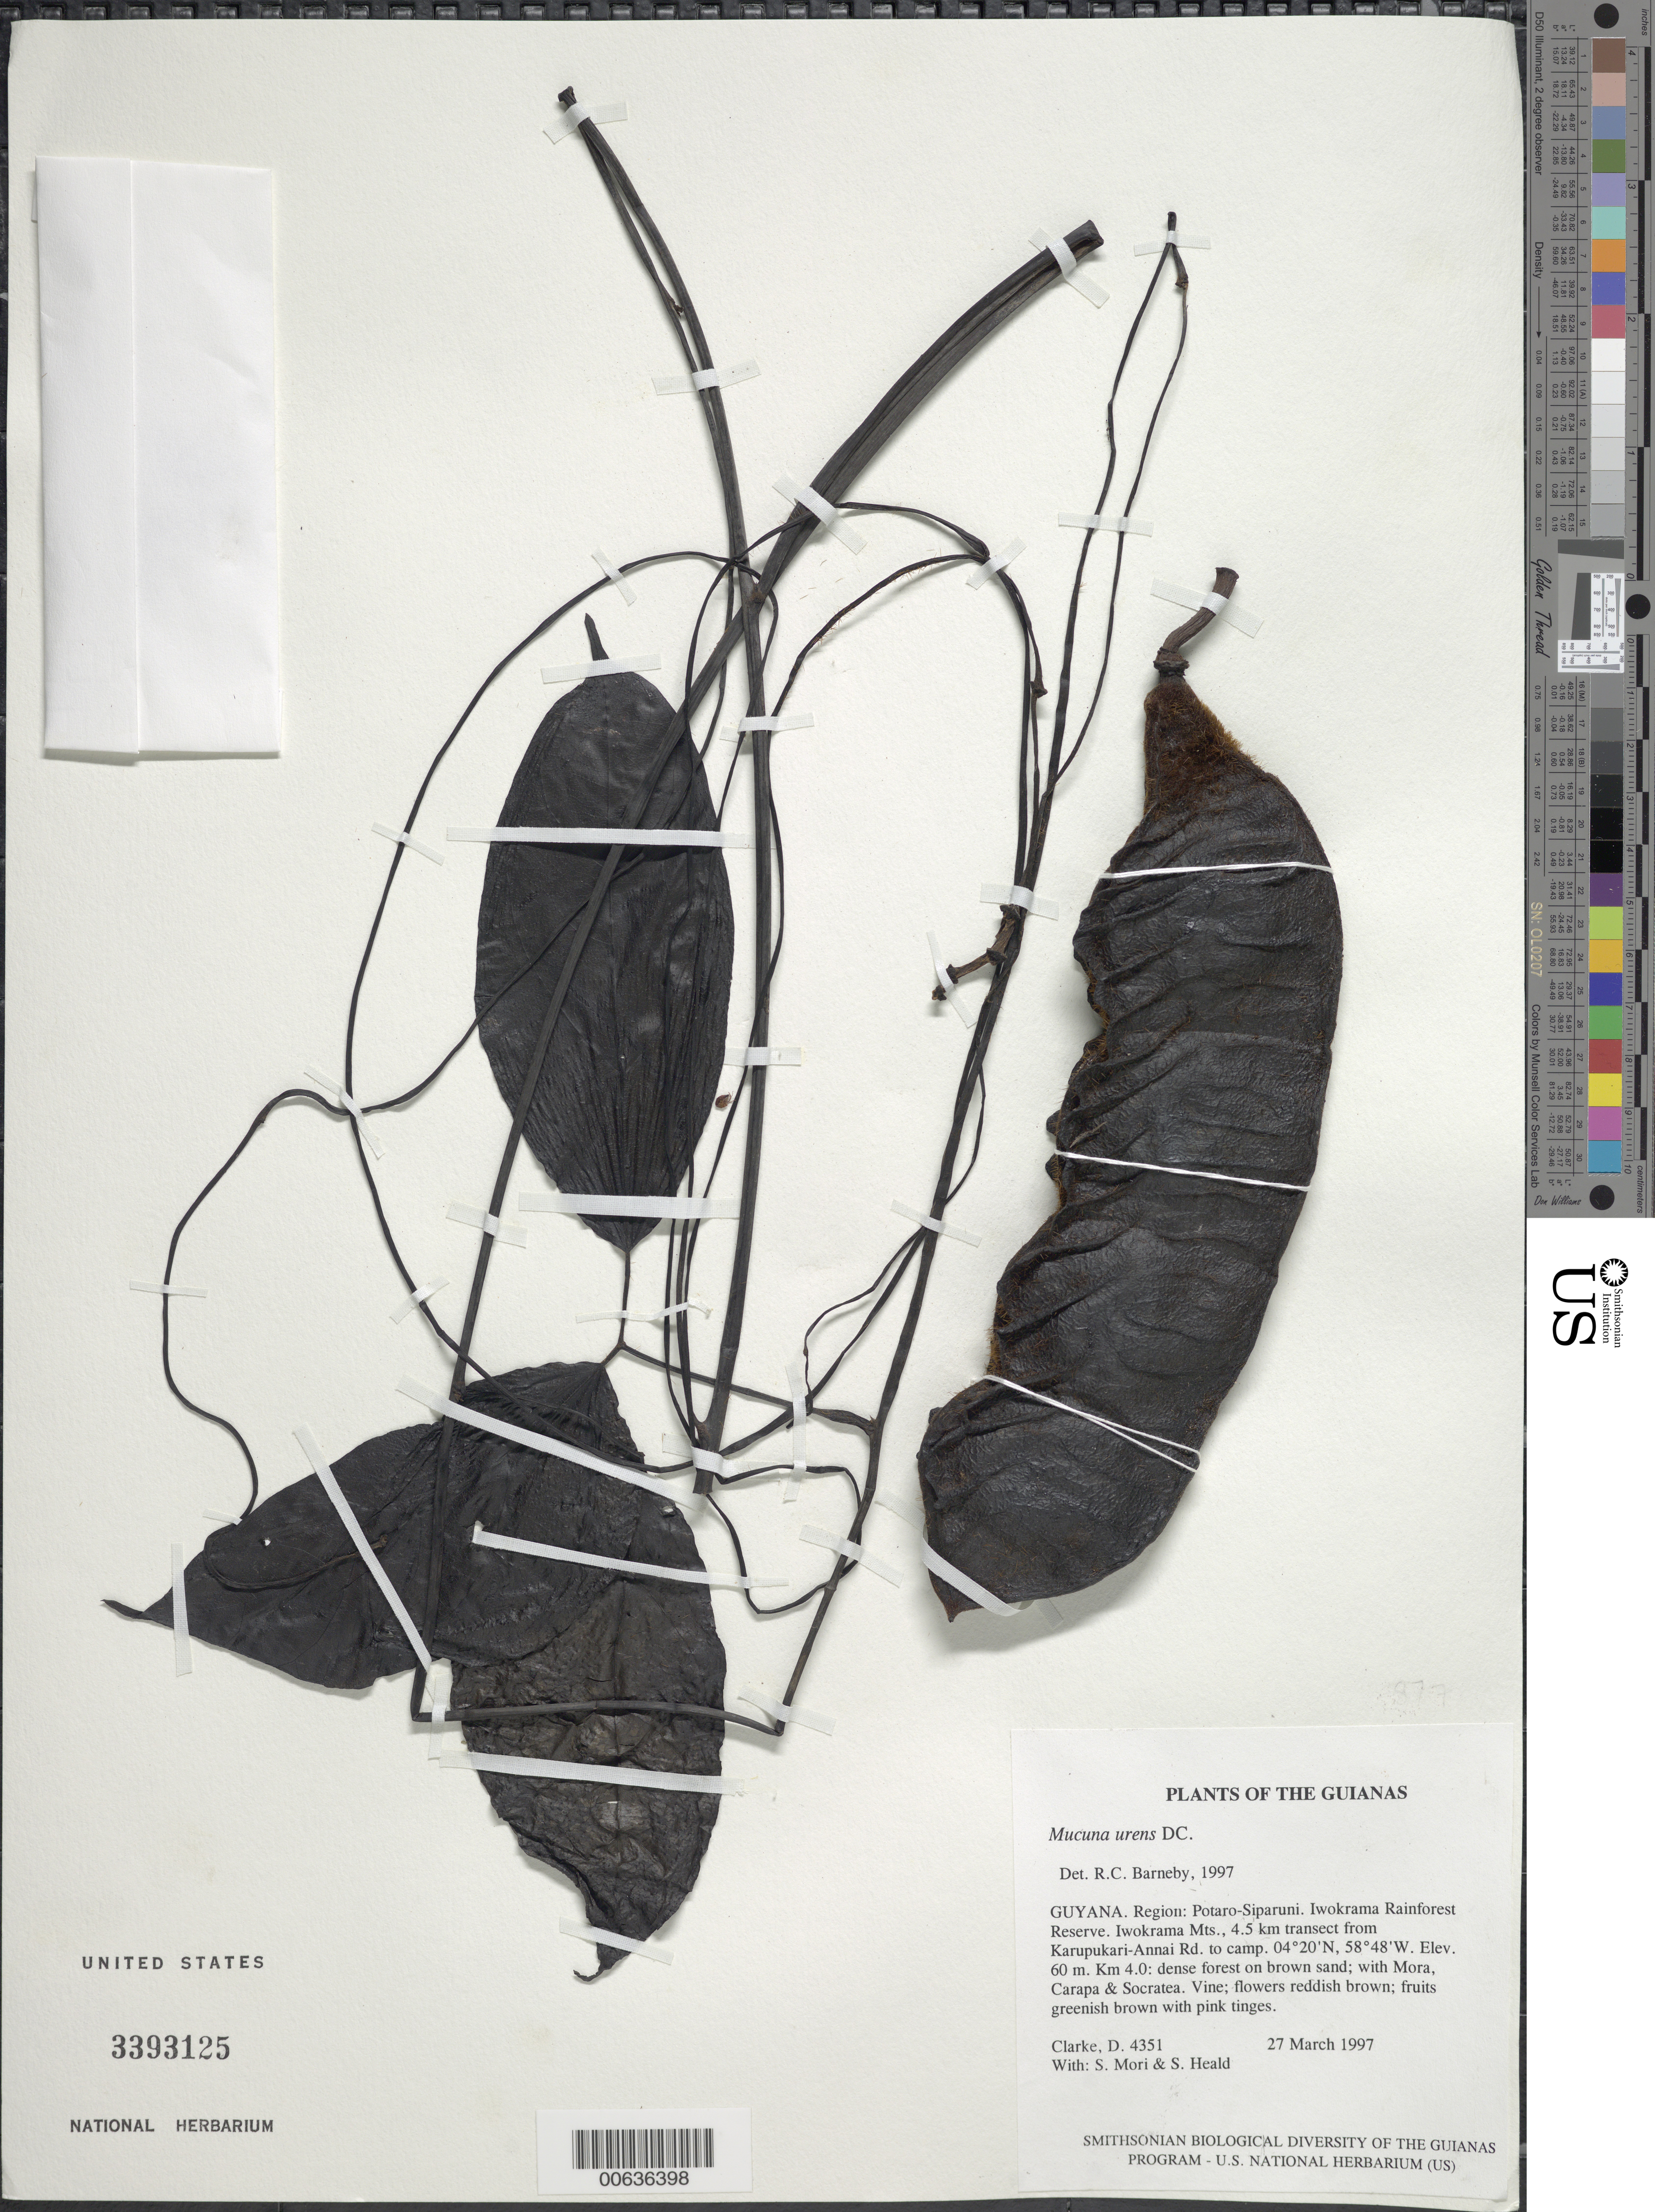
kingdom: Plantae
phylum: Tracheophyta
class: Magnoliopsida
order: Fabales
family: Fabaceae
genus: Mucuna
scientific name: Mucuna urens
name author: (L.) Medik.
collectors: H. D. Clarke, S. Mori & S. Heald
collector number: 4351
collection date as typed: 27 March 1997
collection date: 1997-03-27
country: Guyana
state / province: Potaro-Siparuni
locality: Iwokrama Rainforest Reserve. Iwokrama Mts., 4.5 km transect from Karupukari-Annai Rd. to camp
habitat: Km 4.0: dense forest on brown sand; with Mora, Carapa & Socratea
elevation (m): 60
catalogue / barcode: US 3393125